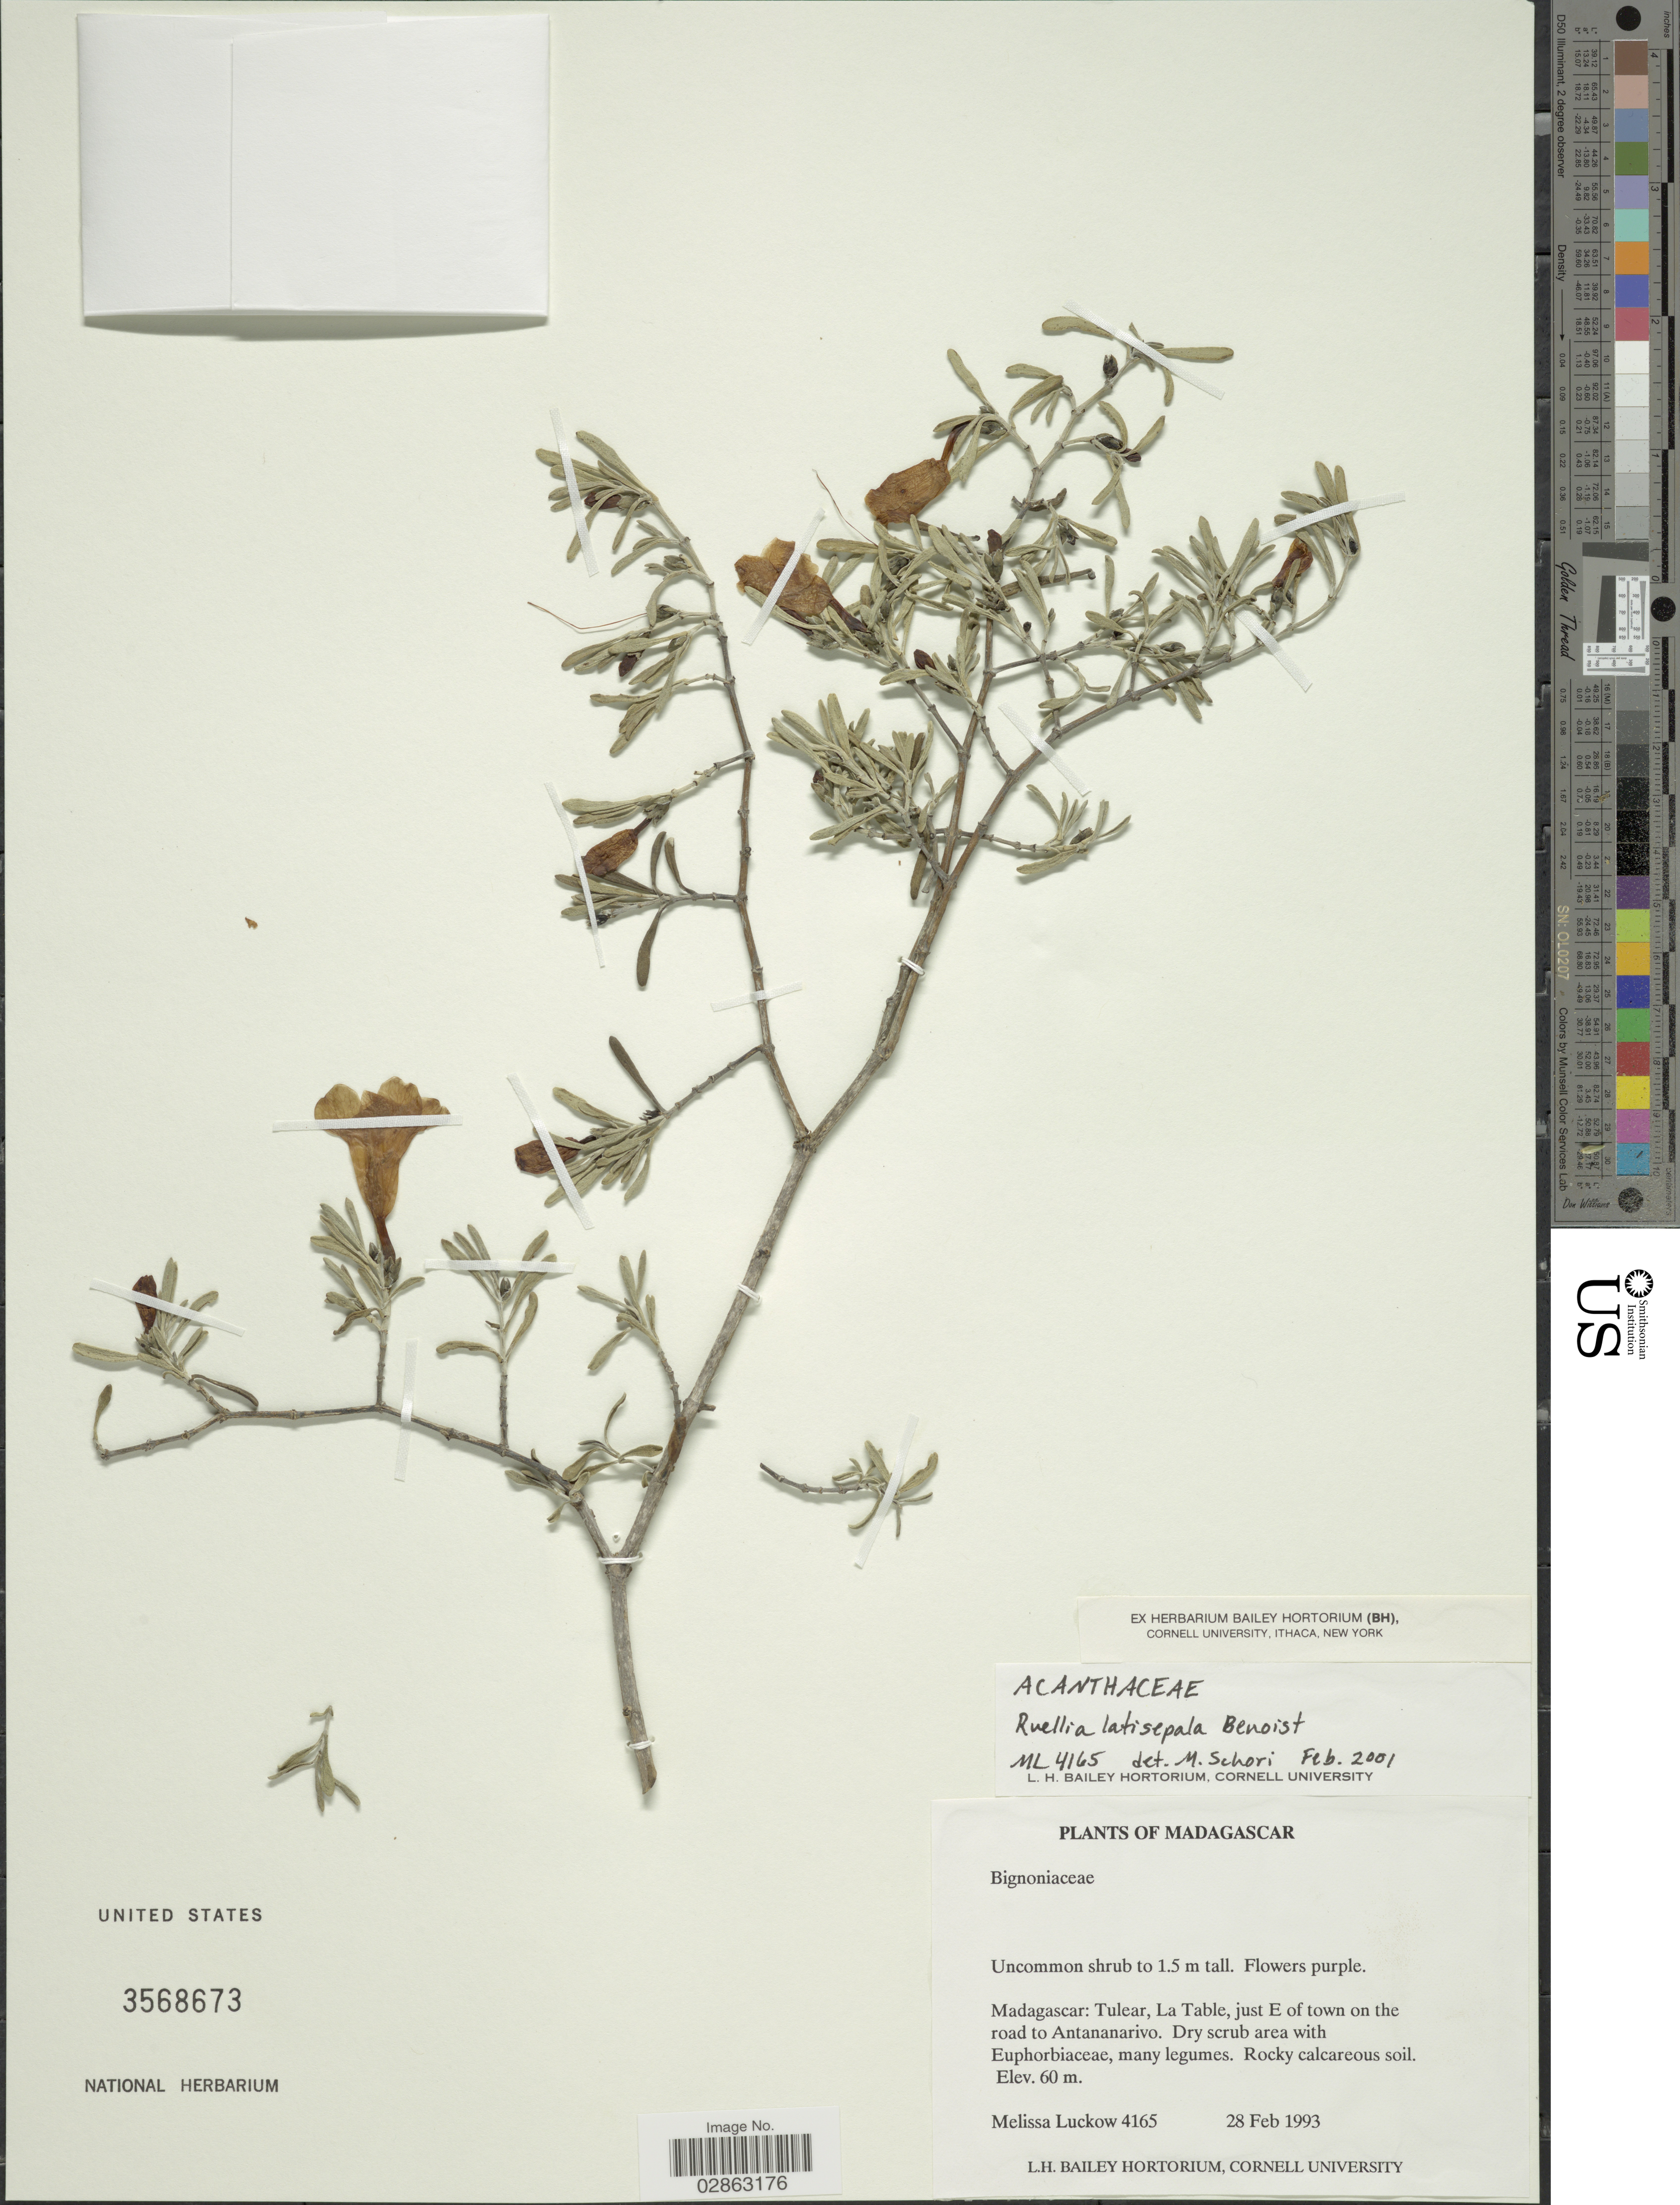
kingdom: Plantae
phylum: Tracheophyta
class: Magnoliopsida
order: Lamiales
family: Acanthaceae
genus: Ruellia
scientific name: Ruellia latisepala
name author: Benoist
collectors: M. A. Luckow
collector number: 4165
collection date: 1993-02-28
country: Madagascar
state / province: Atsimo-Andrefana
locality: Tulear, La Table, just E of town on the road to Antananarivo.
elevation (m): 60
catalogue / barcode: US 3568673